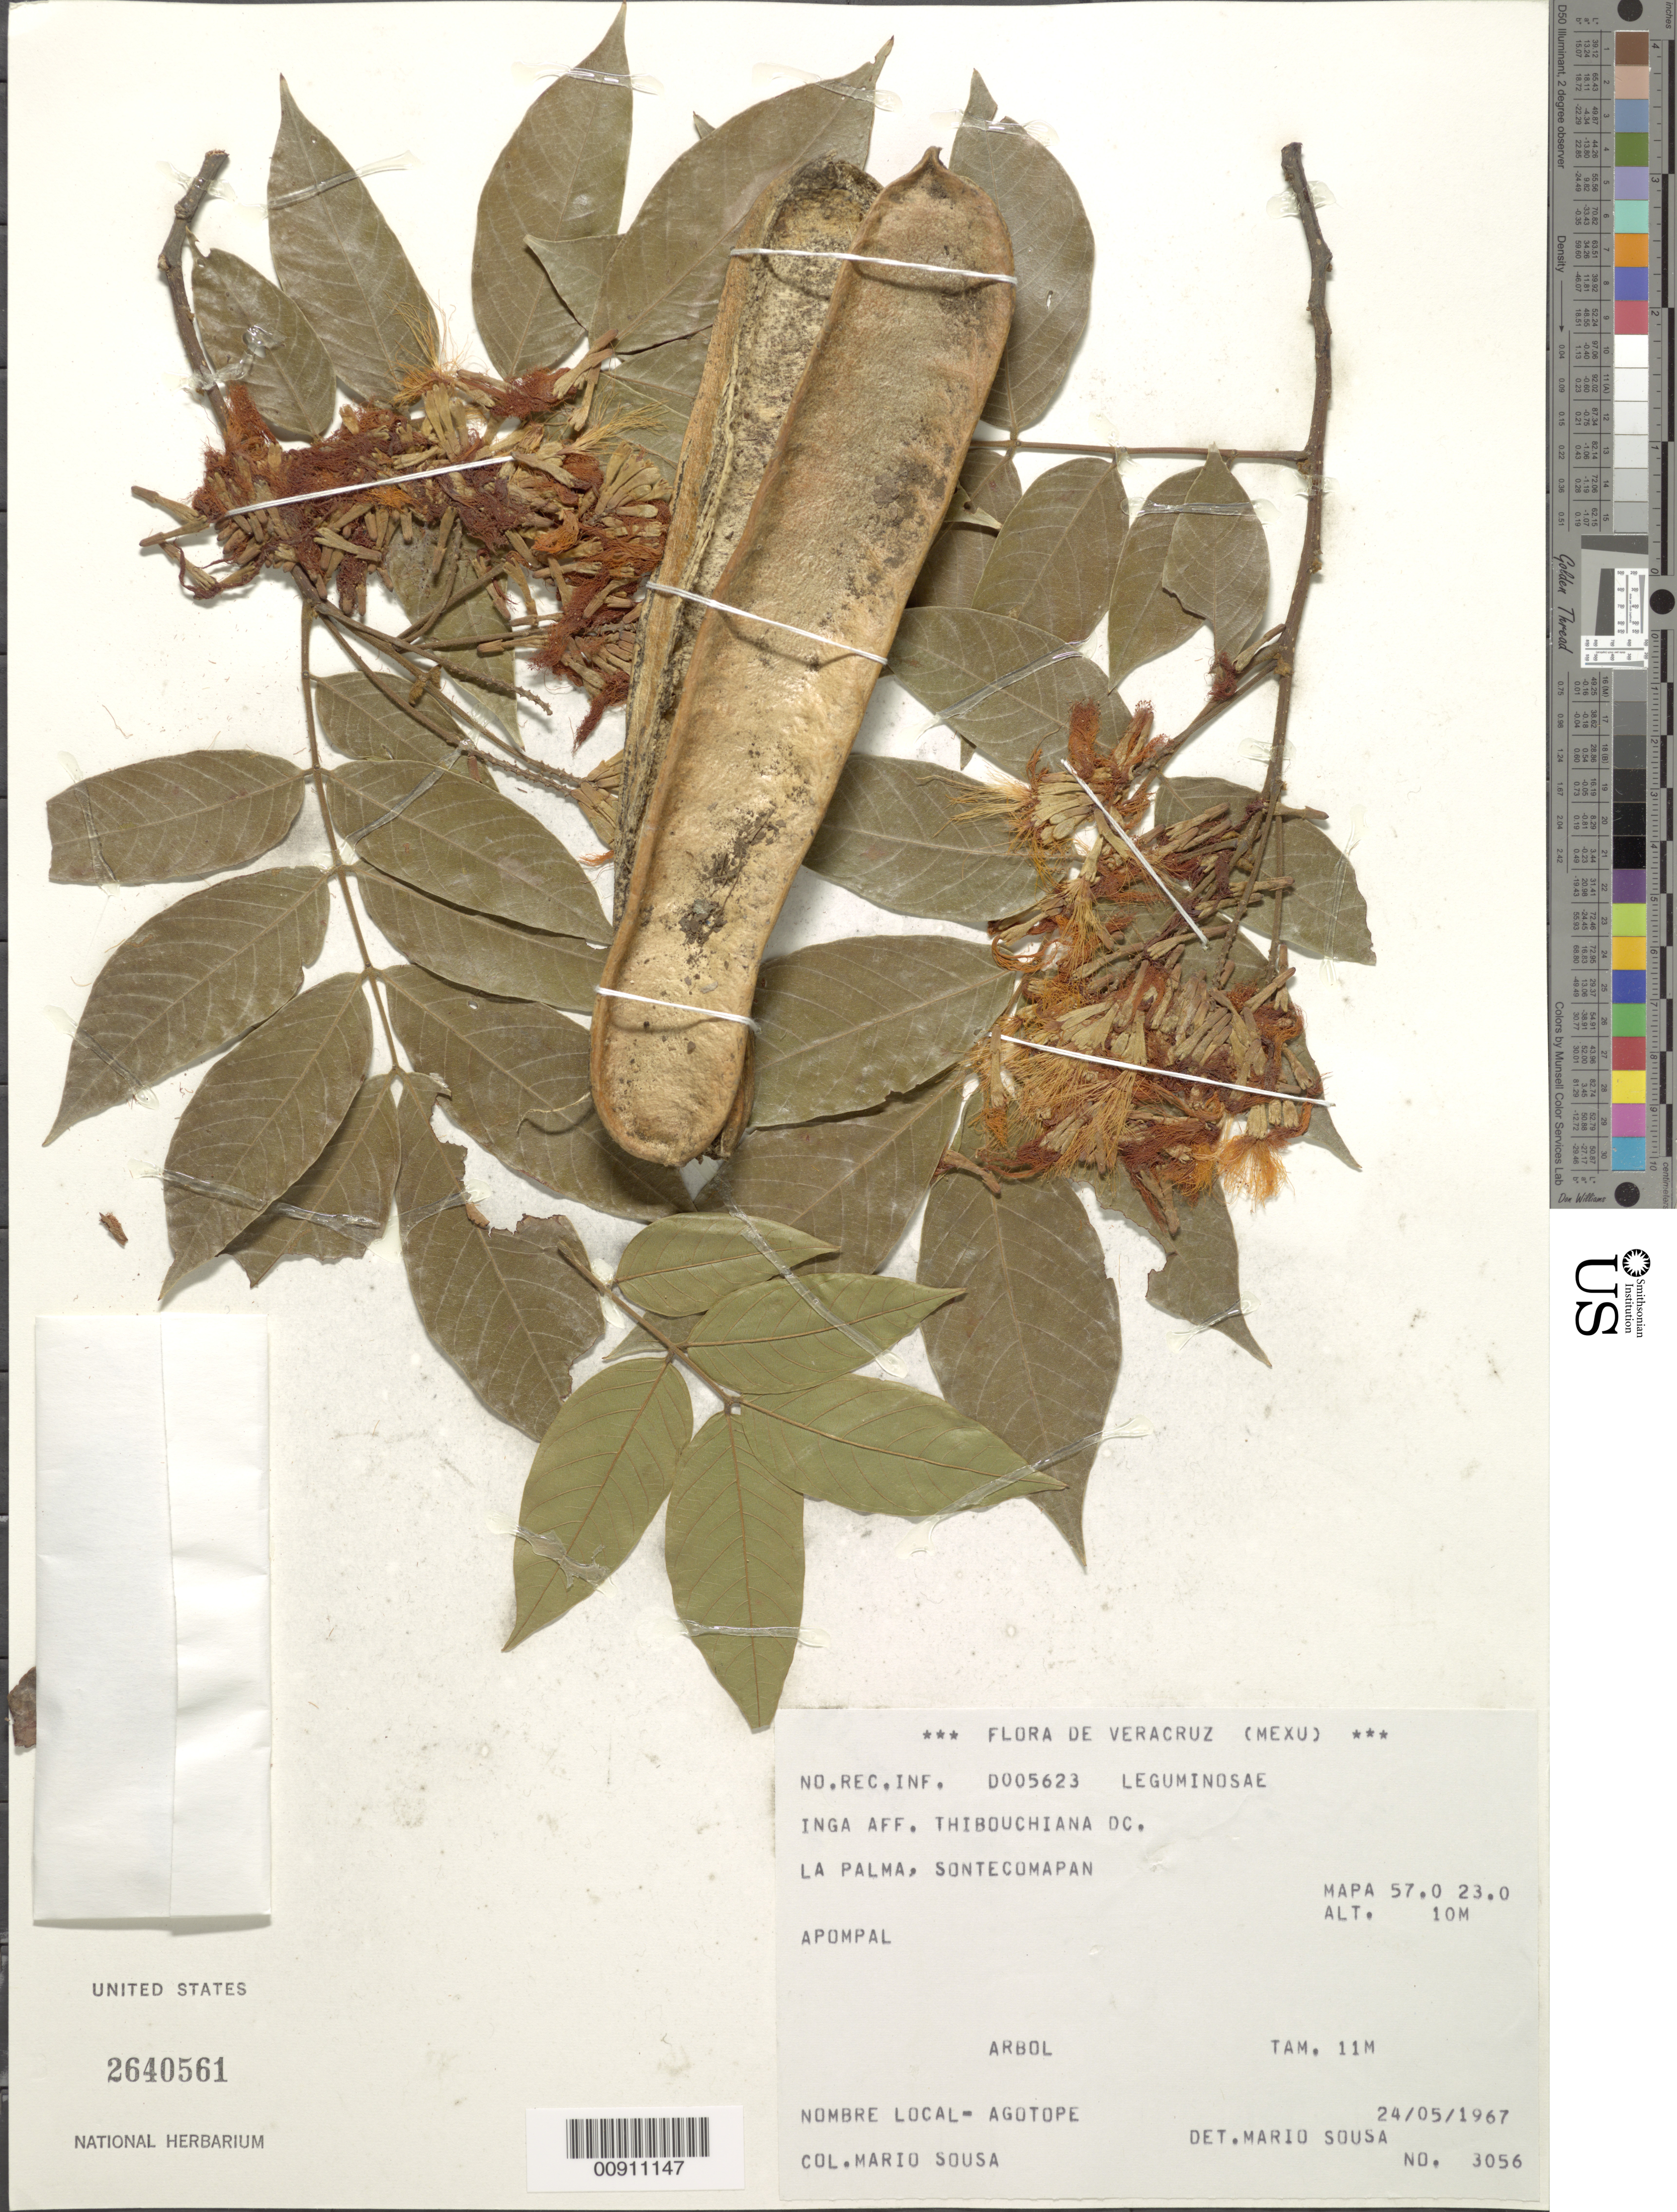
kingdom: Plantae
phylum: Tracheophyta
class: Magnoliopsida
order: Fabales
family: Fabaceae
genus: Inga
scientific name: Inga sp.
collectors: M. Sousa S.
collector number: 3056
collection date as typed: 24 May 1967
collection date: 1967-05-24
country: Mexico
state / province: Veracruz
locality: La Palma, Sontecomapan, Veracruz. Mapa 57.0 23.0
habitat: Apompal.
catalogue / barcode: US 2640561